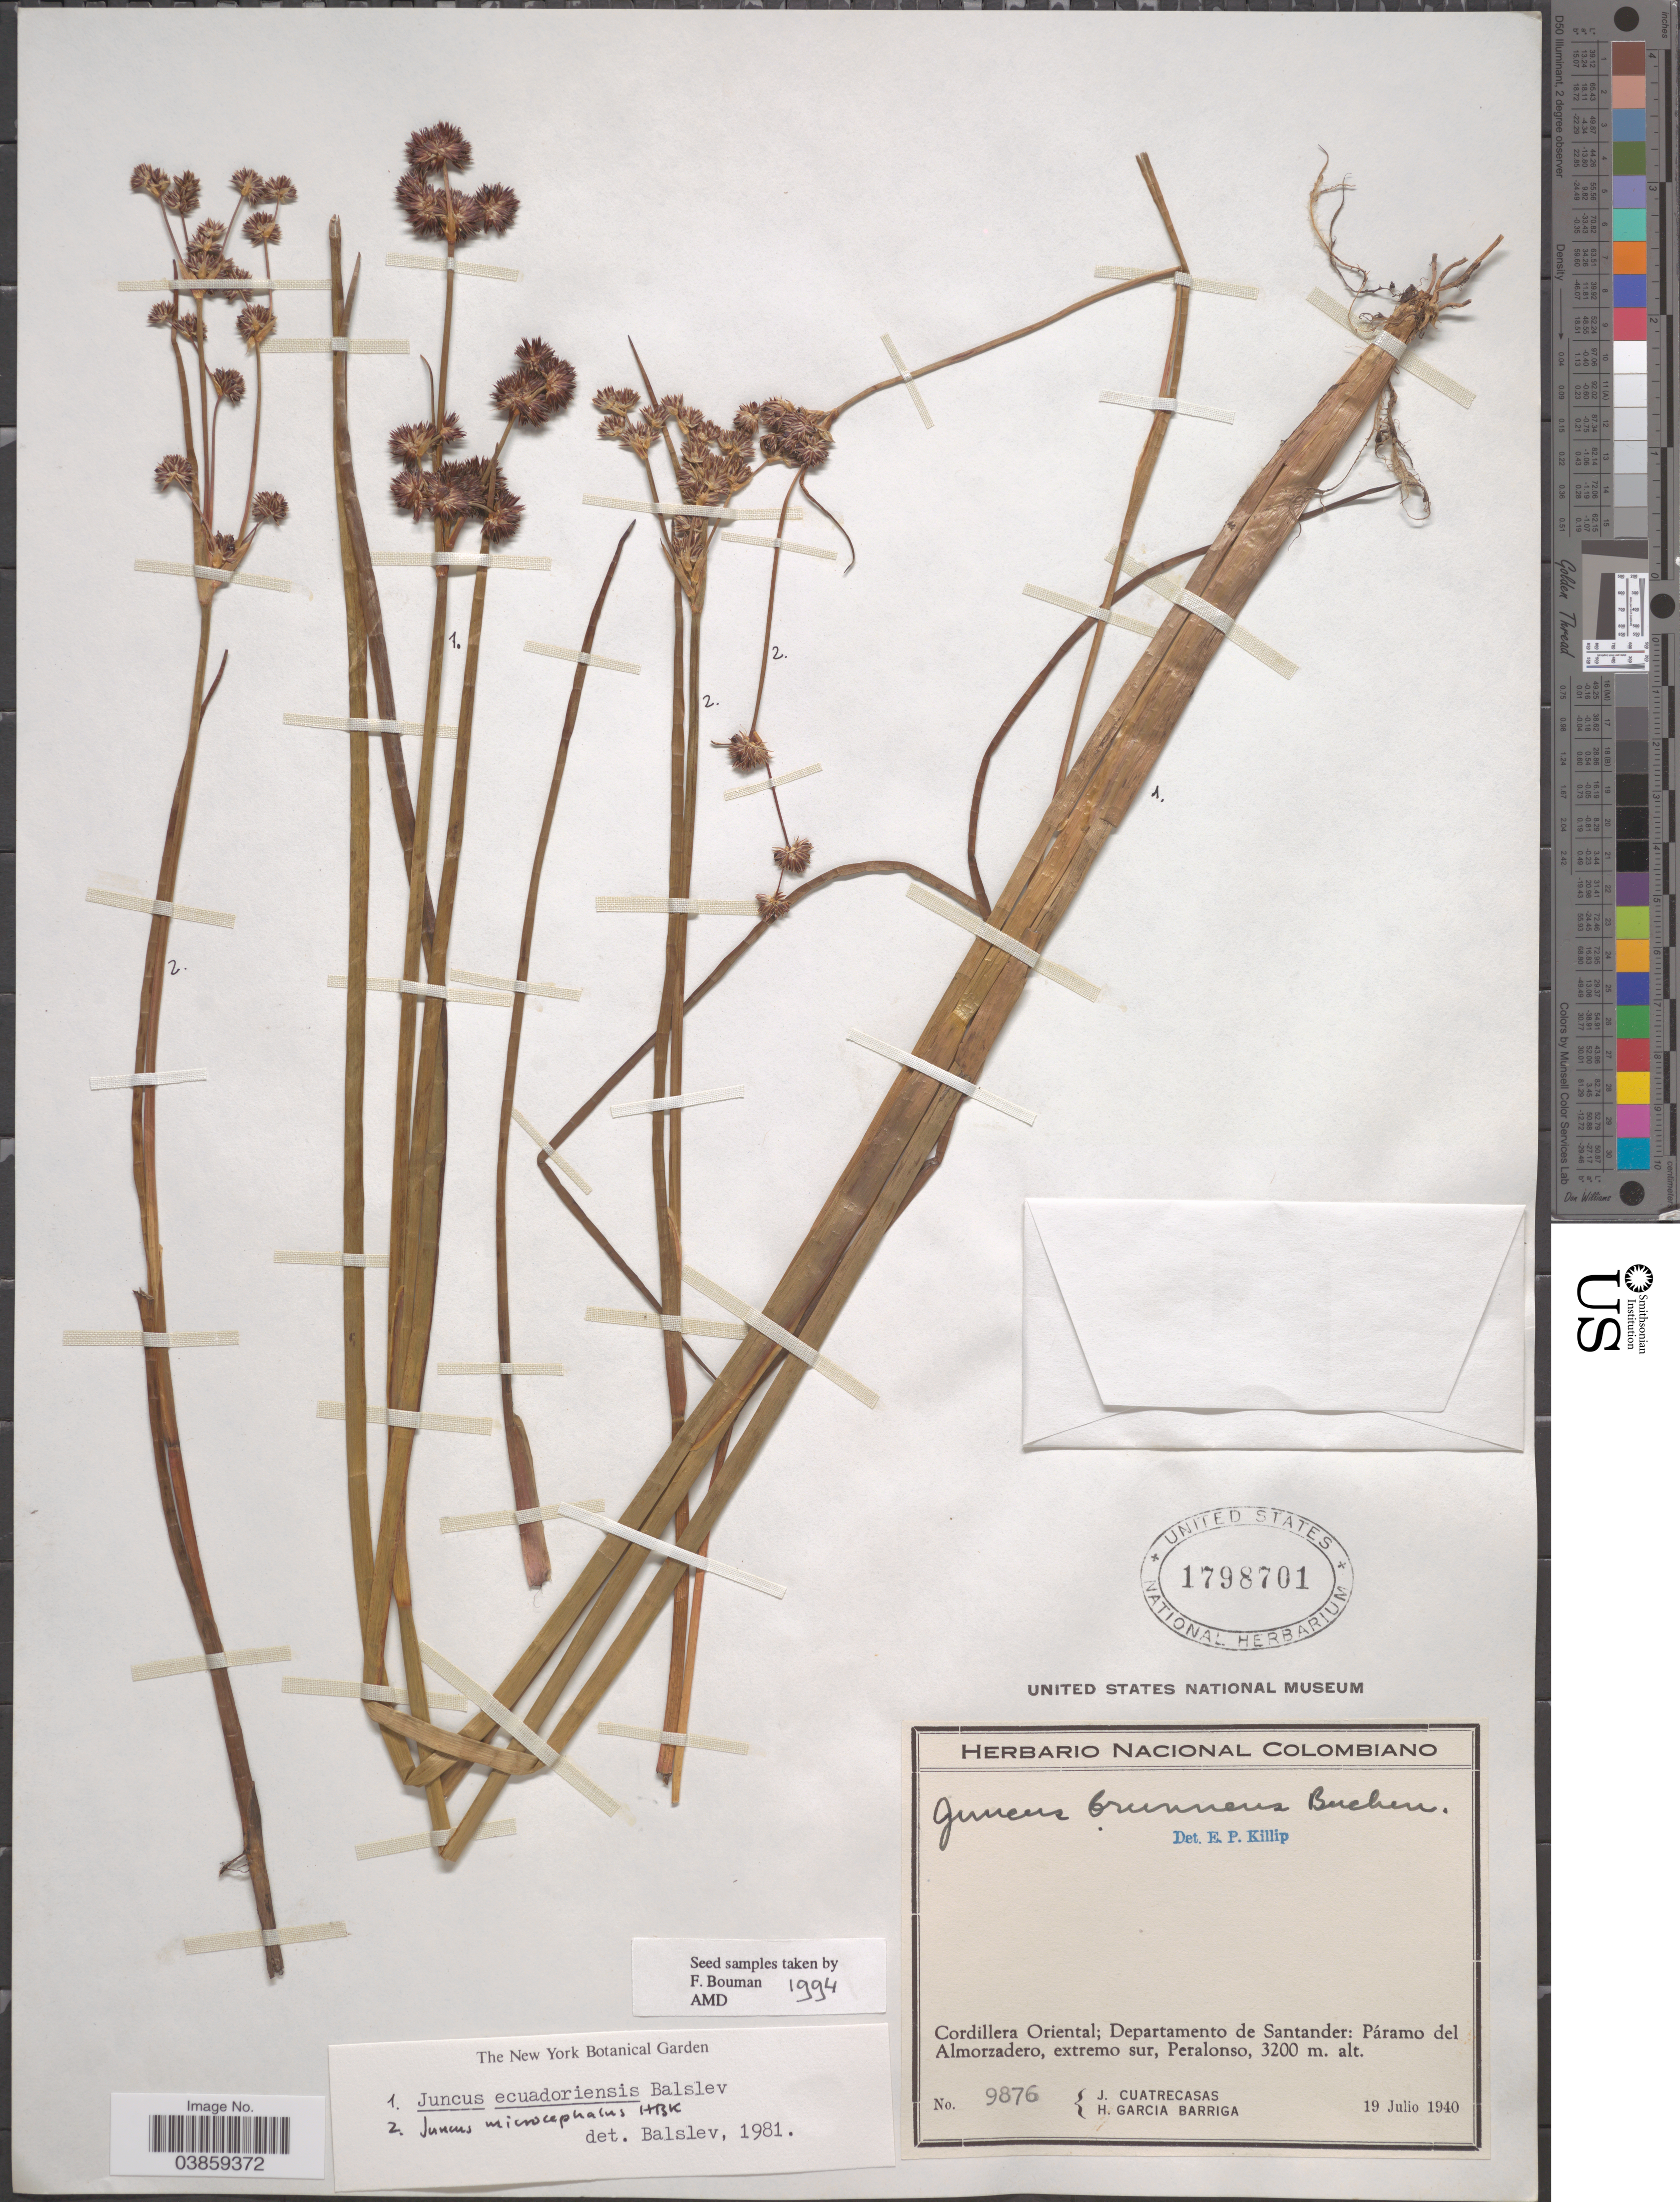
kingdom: Plantae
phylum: Tracheophyta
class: Liliopsida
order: Poales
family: Juncaceae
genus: Juncus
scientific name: Juncus ecuadoriensis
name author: Balslev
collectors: J. Cuatrecasas & H. García Barriga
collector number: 9876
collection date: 1940-07-19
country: Colombia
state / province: Santander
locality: Cordillera Oriental; Departamento de Santander: Páramo del almorzadero, extremo sur, Peralonso.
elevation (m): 3200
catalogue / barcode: US 1798701